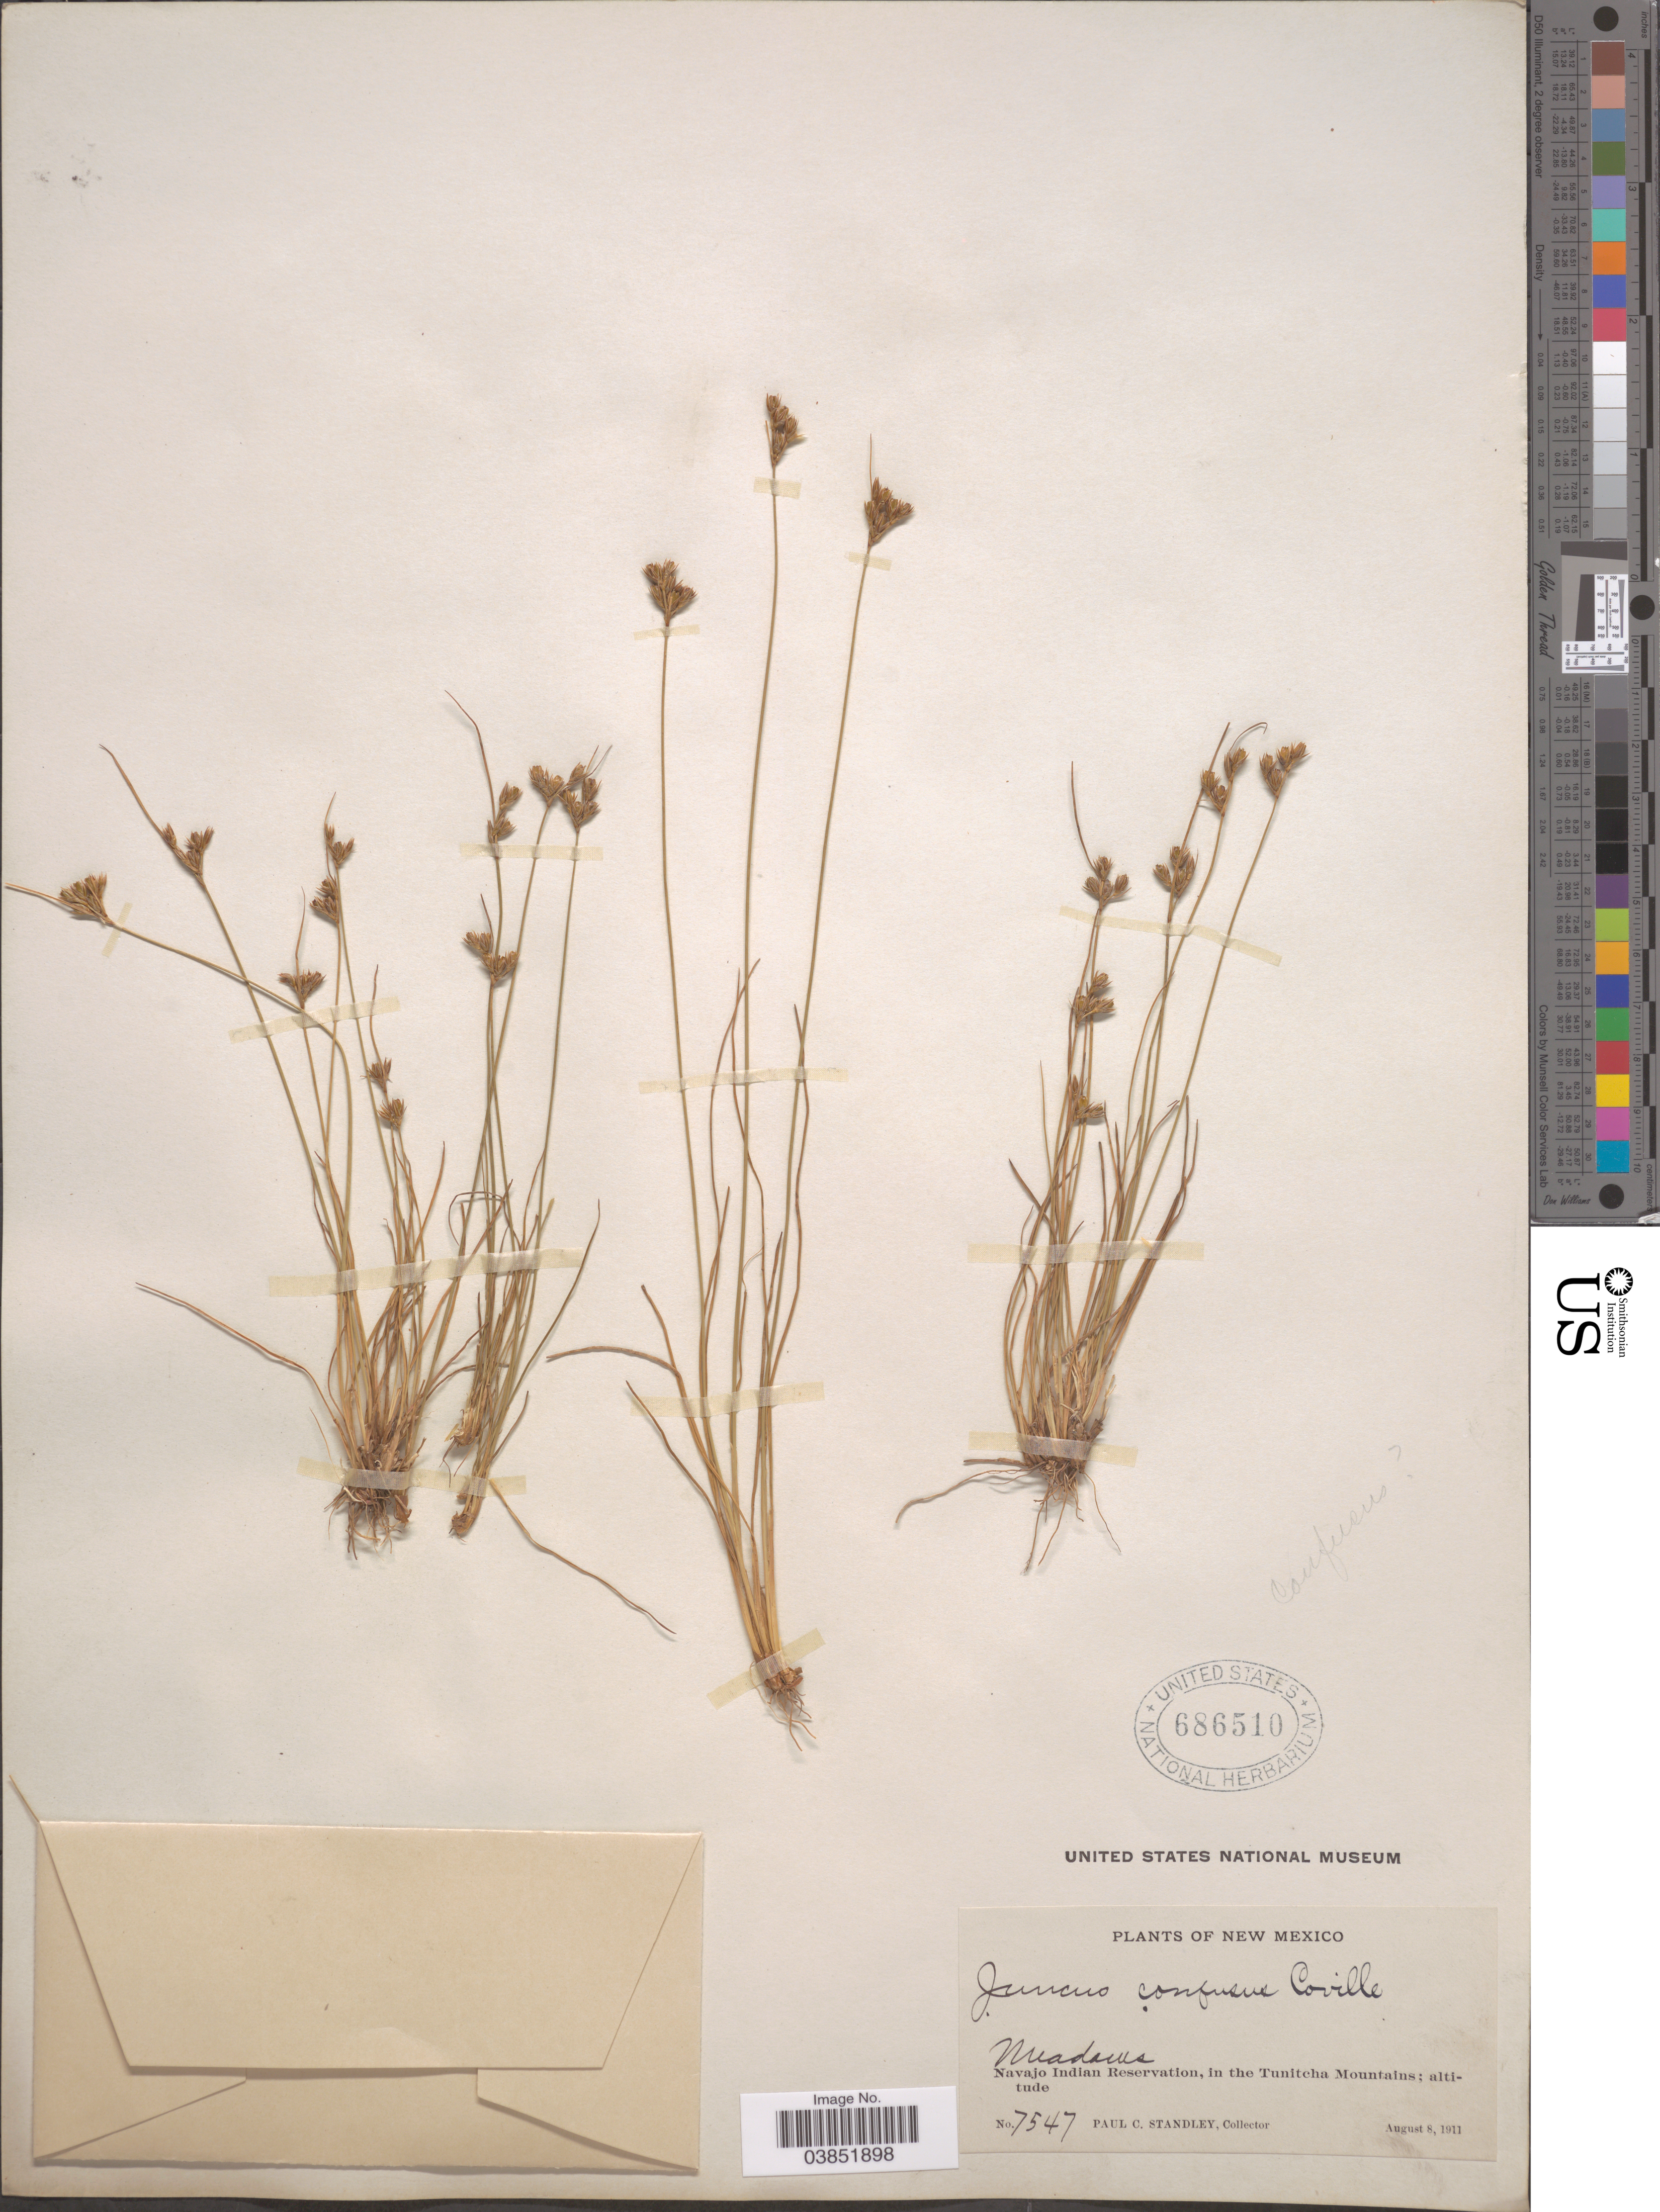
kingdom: Plantae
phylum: Tracheophyta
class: Liliopsida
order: Poales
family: Juncaceae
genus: Juncus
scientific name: Juncus confusus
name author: Coville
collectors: P. C. Standley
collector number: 7547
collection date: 1911-08-08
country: United States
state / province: New Mexico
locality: Meadows. Navajo Indian Reservation, in the Tunitcha Mountains.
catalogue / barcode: US 686510